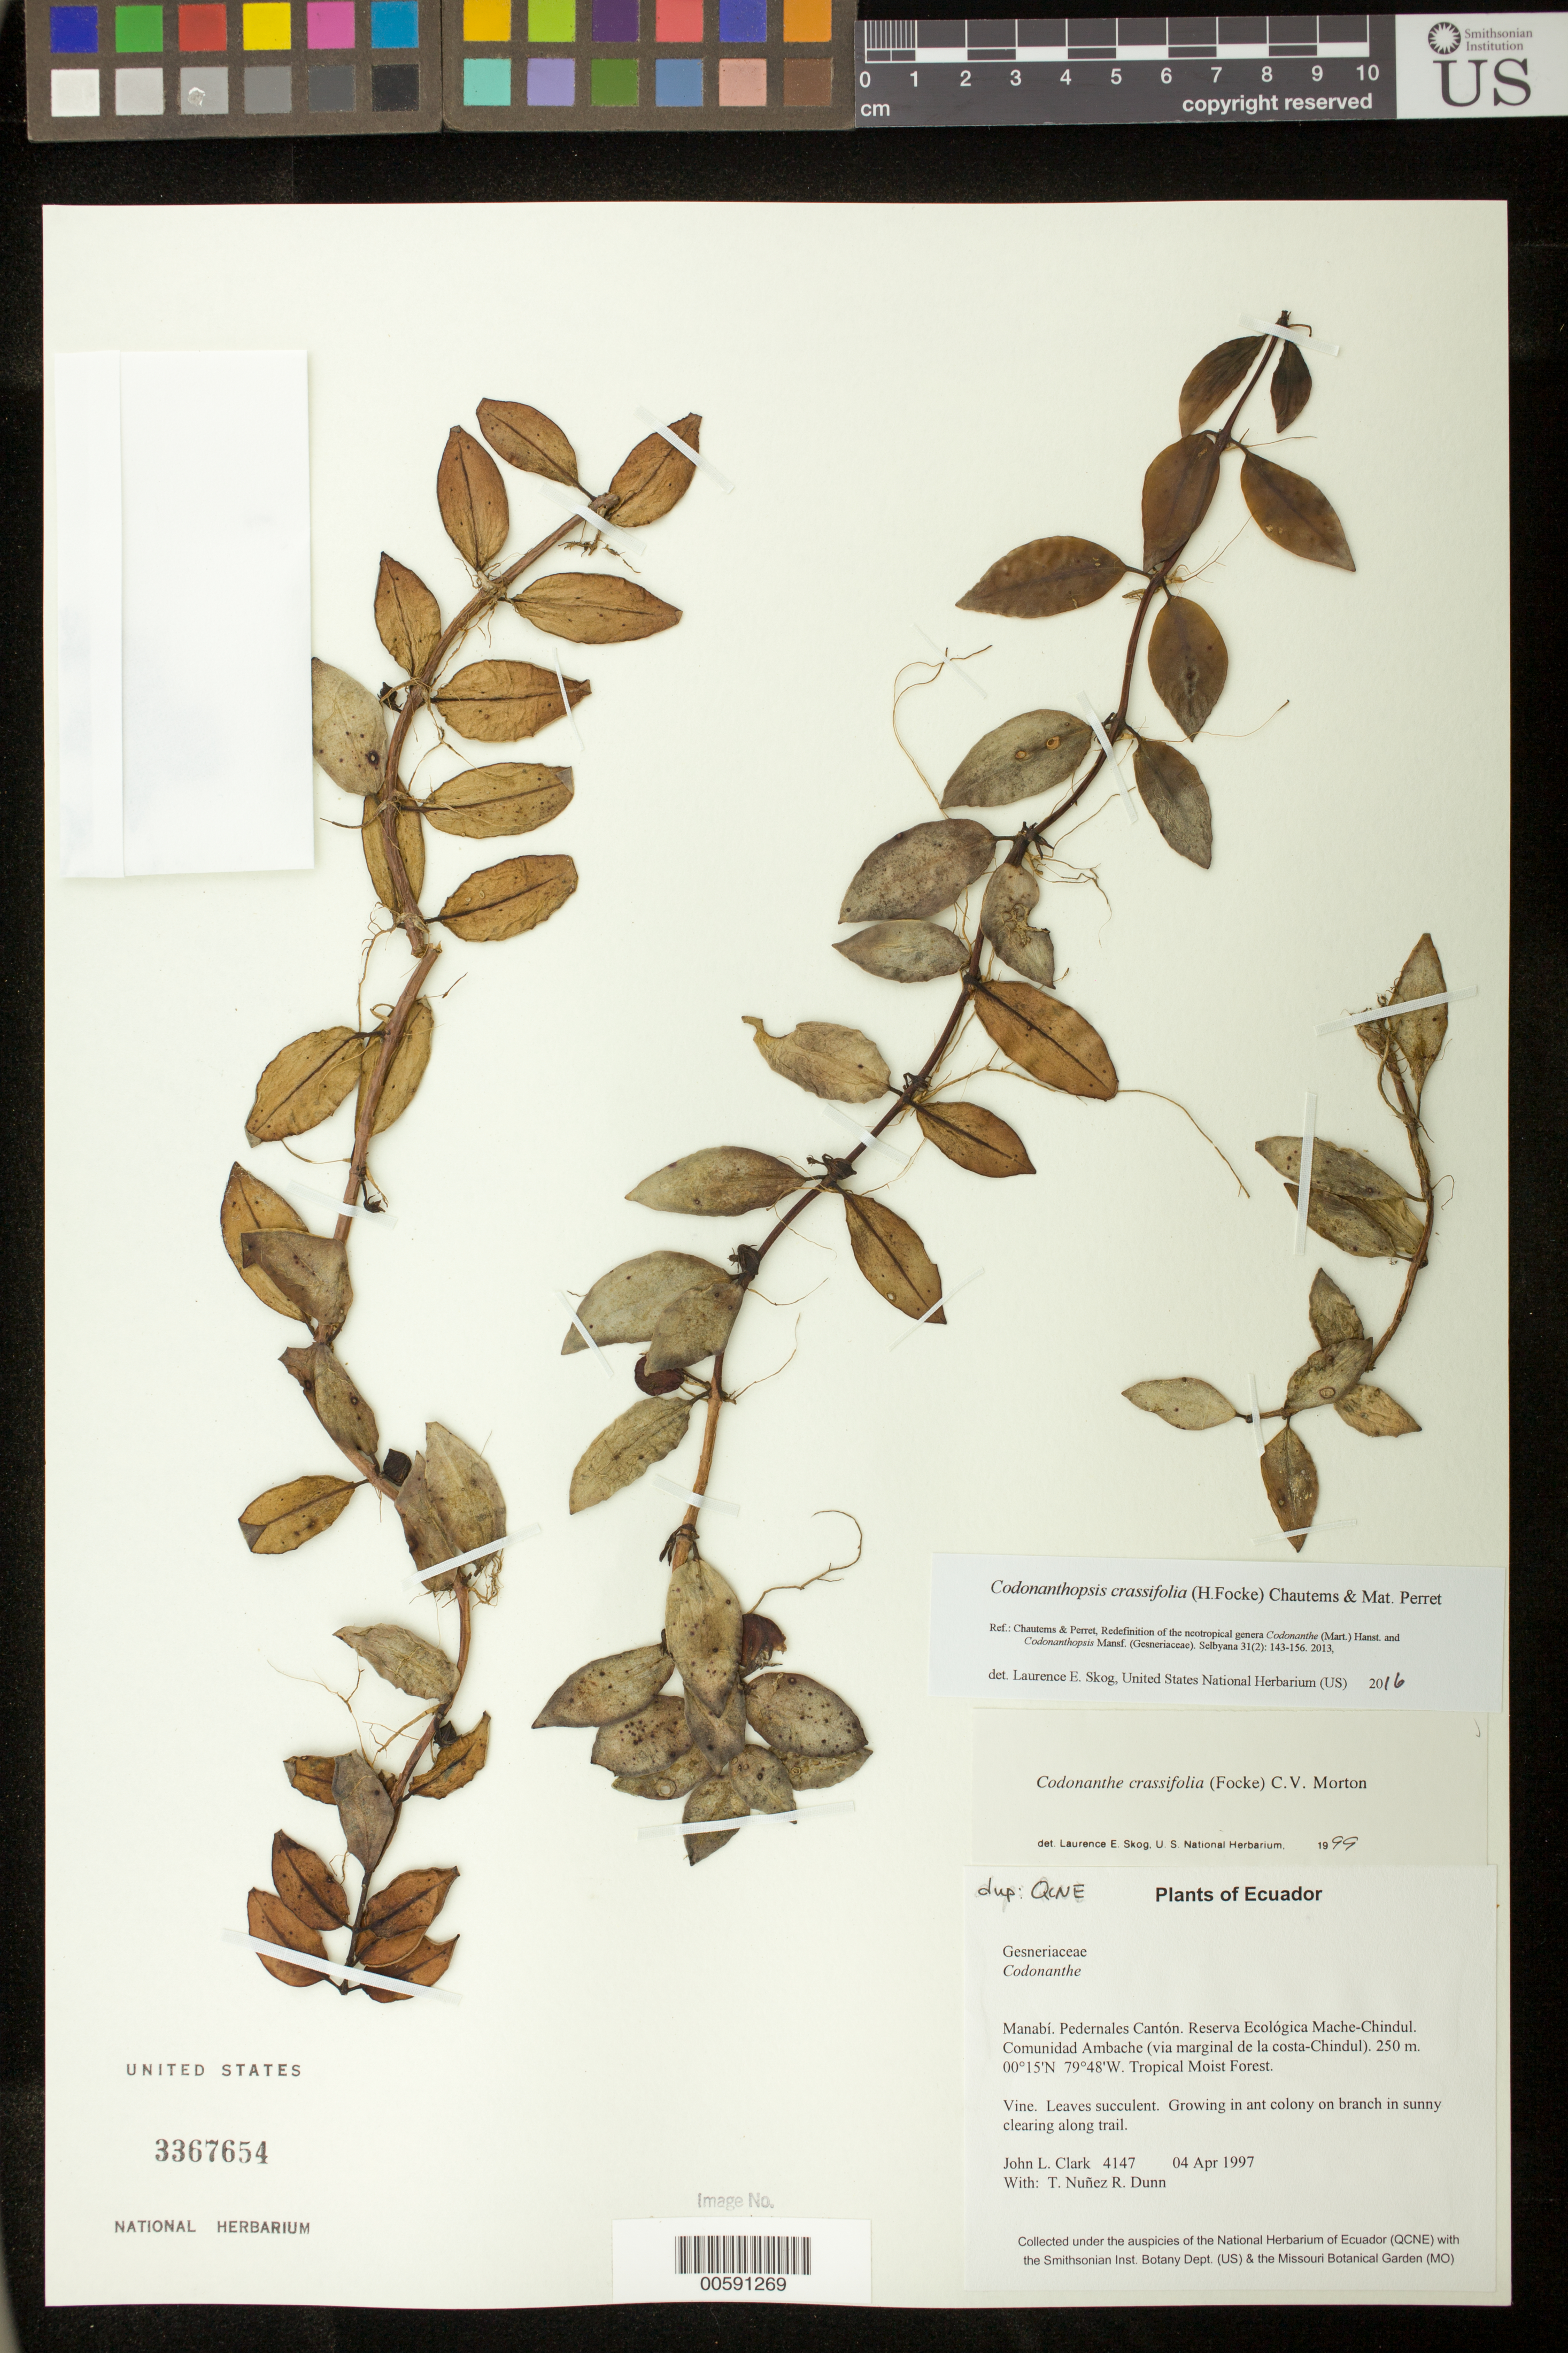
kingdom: Plantae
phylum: Tracheophyta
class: Magnoliopsida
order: Lamiales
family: Gesneriaceae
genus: Codonanthopsis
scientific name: Codonanthopsis crassifolia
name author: (H. Focke) Chautems & Mat.Perret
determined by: Skog, Laurence E.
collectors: J. L. Clark, R. Dunn, T. Núñez & C. Robles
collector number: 4147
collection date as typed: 04 Apr 1997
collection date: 1997-04-04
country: Ecuador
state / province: Manabí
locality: Pedernales Cantón. Reserva Ecológica Mache-Chindul. Comunidad Ambache (via marginal de la costa-Chindul).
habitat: Tropical Moist Forest.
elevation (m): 250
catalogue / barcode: US 3367654